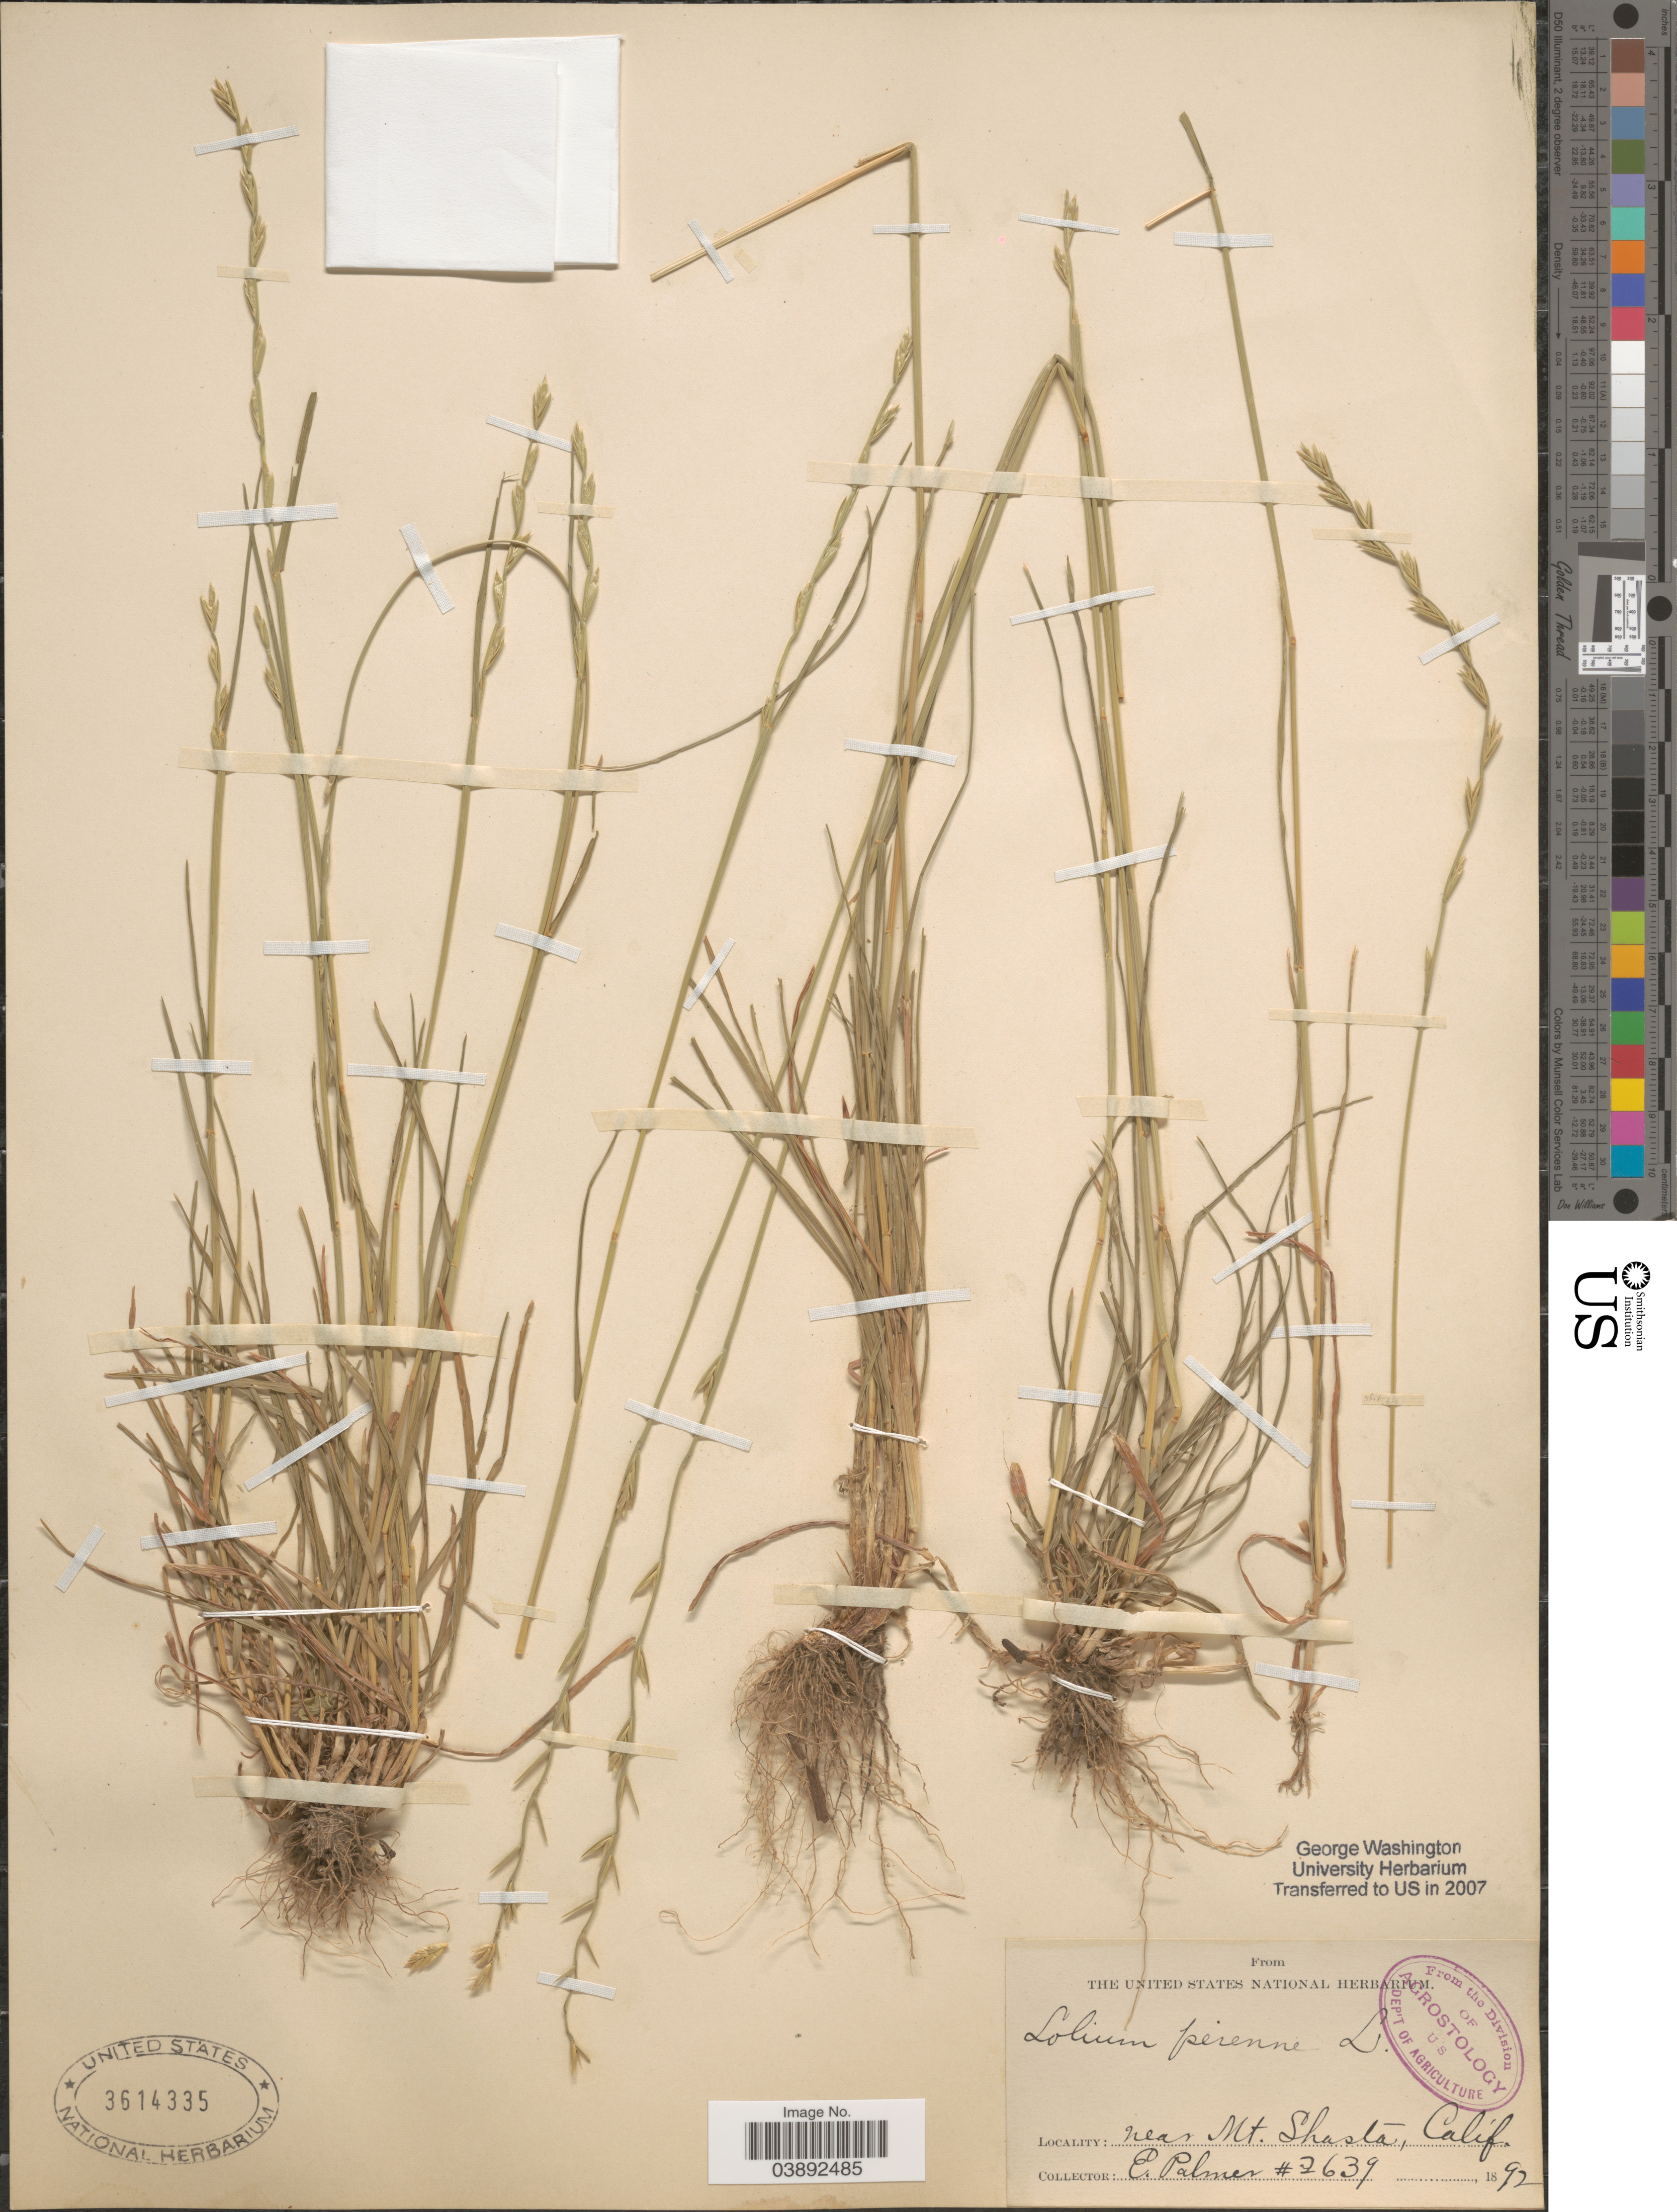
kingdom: Plantae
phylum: Tracheophyta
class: Liliopsida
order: Poales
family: Poaceae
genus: Lolium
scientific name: Lolium perenne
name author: L.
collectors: E. Palmer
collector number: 2639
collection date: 1892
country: United States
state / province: California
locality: Near Mt. Shasta.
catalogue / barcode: US 3614335